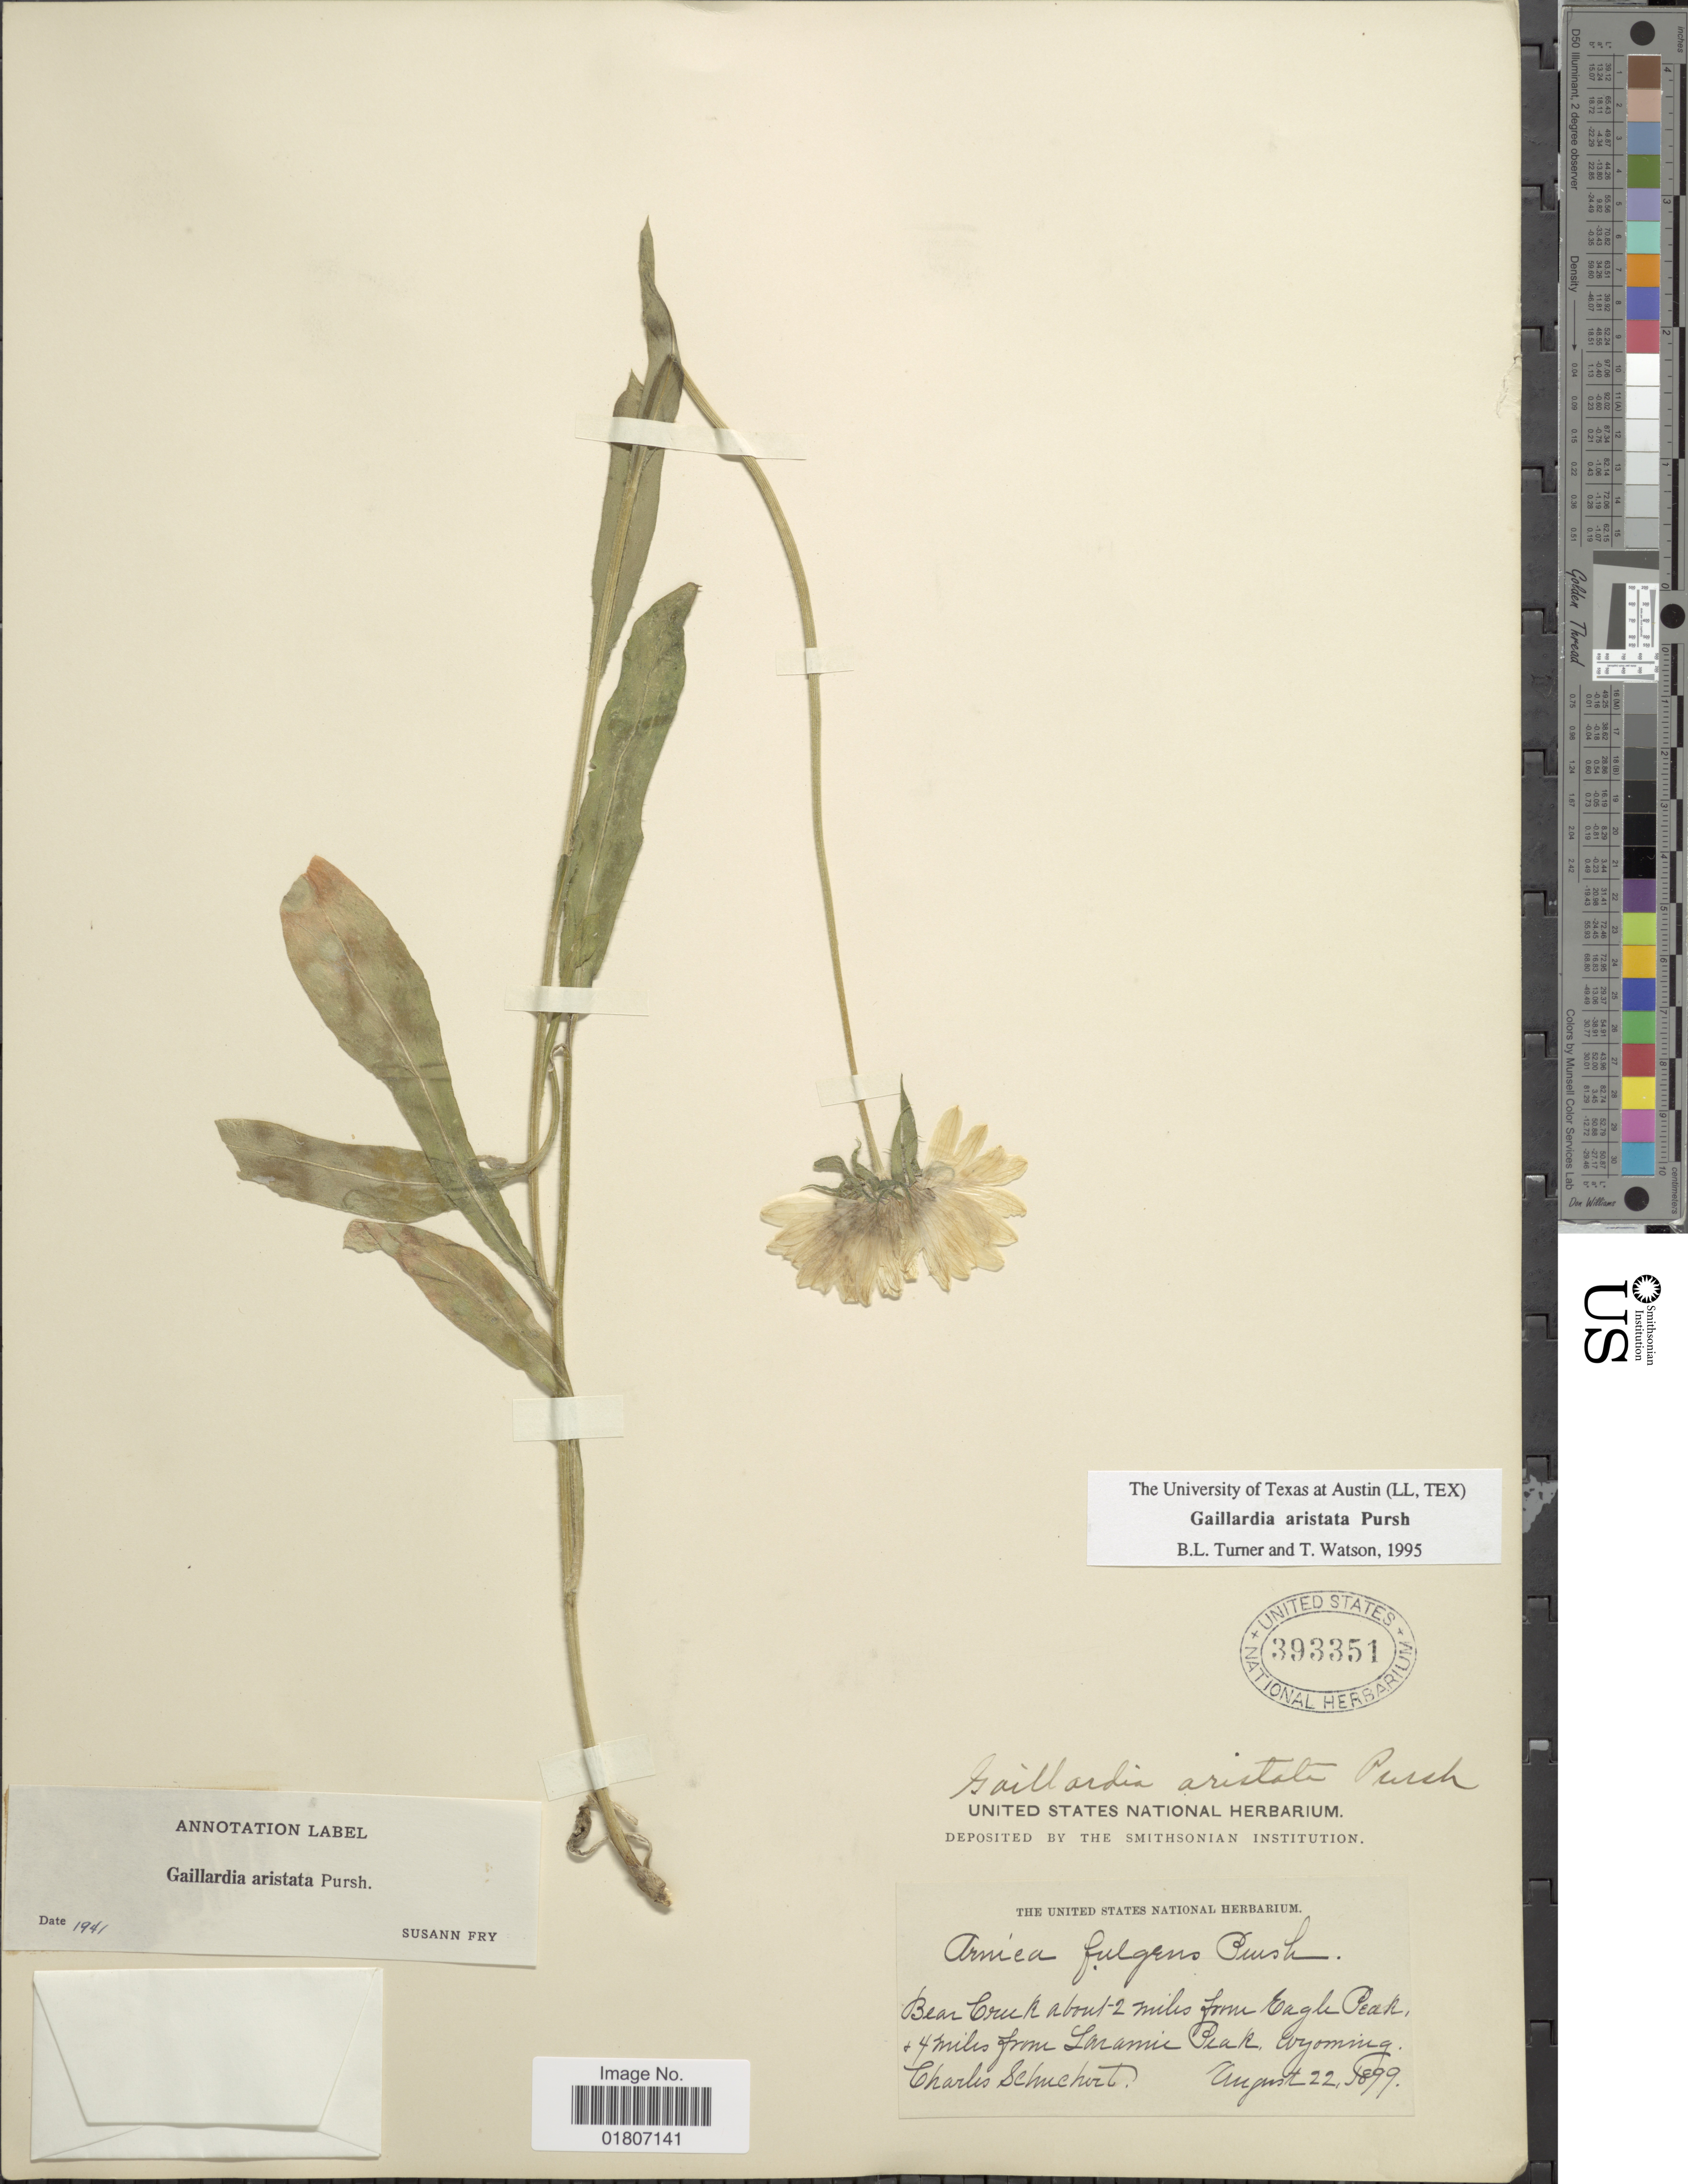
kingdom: Plantae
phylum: Tracheophyta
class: Magnoliopsida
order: Asterales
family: Asteraceae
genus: Gaillardia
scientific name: Gaillardia aristata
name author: Pursh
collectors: C. Schuchert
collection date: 1899-08-22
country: United States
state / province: Wyoming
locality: Bear Creek about 2 miles from Eagle Peak, 4 miles from Laramie Peak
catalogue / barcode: US 393351